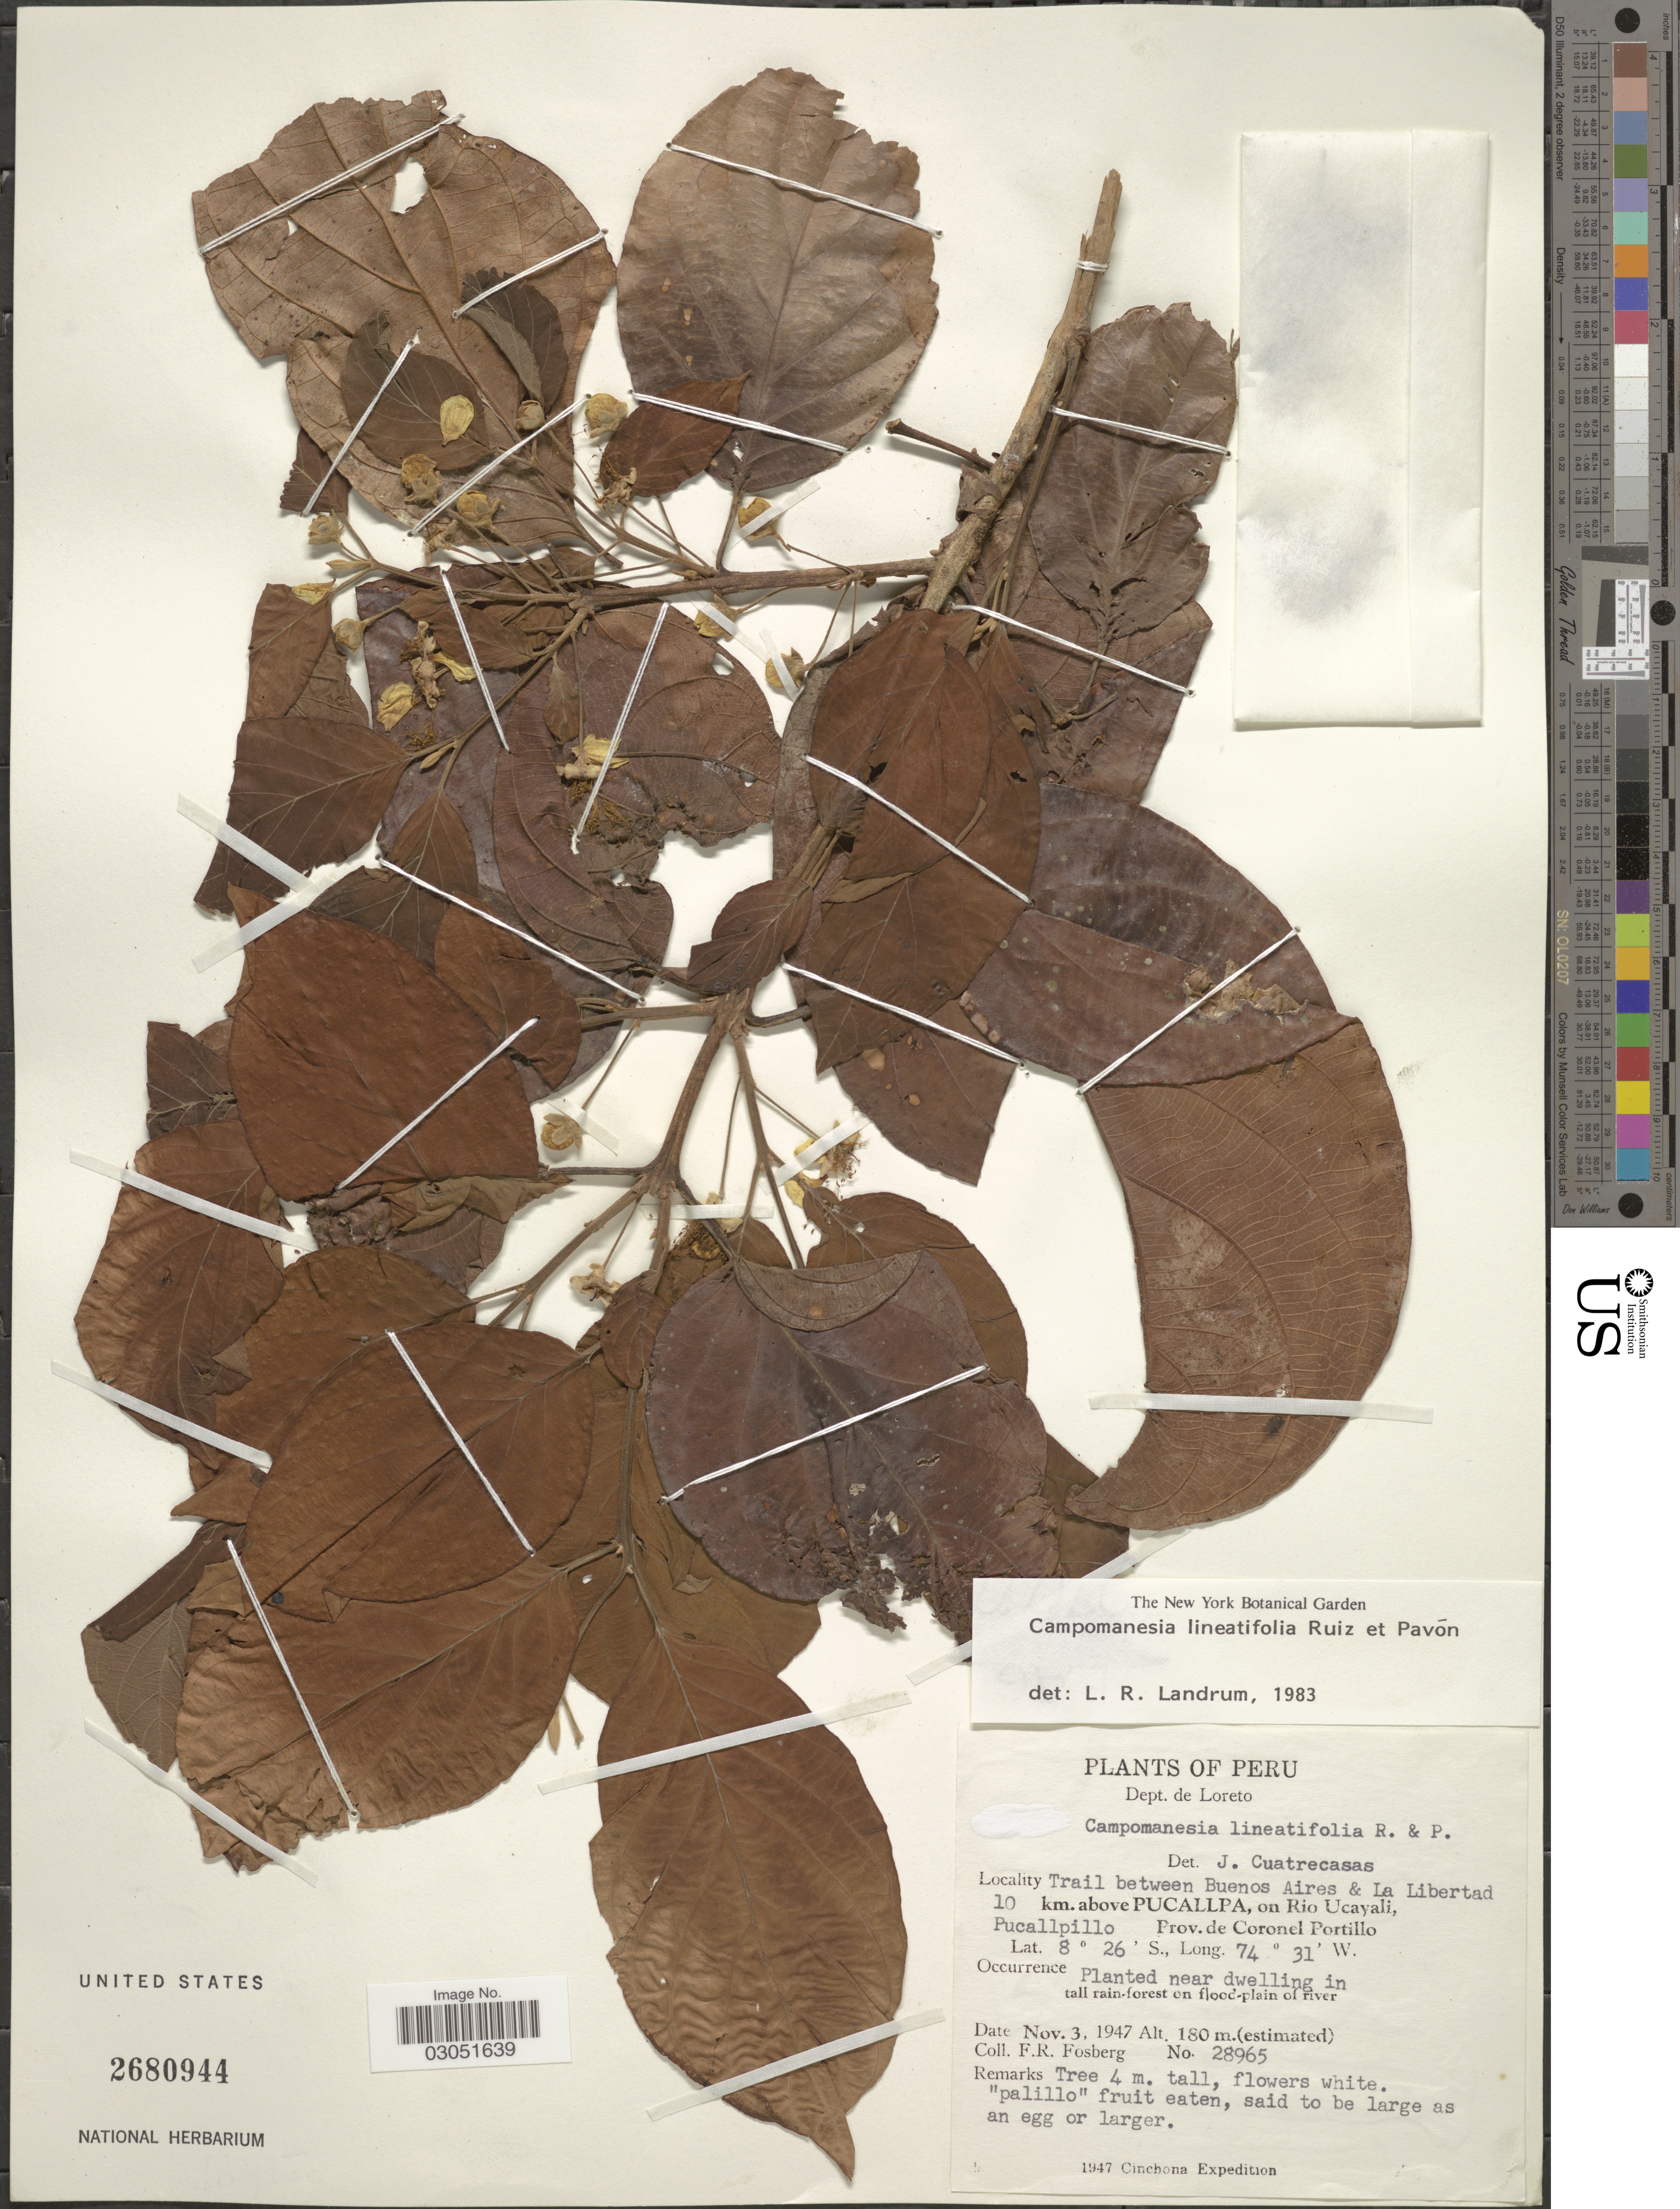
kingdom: Plantae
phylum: Tracheophyta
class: Magnoliopsida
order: Myrtales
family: Myrtaceae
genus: Campomanesia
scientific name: Campomanesia lineatifolia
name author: Ruiz & Pav.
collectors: F. R. Fosberg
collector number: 28965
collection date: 1947-11-03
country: Peru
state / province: Loreto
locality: Dept. de Loreto. Trail between Buenos Aires & La Libertad 10 km. above Pucallpa, on Rio Ucayali, Pucallpillo Prov. de Coronel Portillo. Planted near dwelling in tall-rain-forest on flood-plain of river.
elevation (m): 180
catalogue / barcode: US 2680944